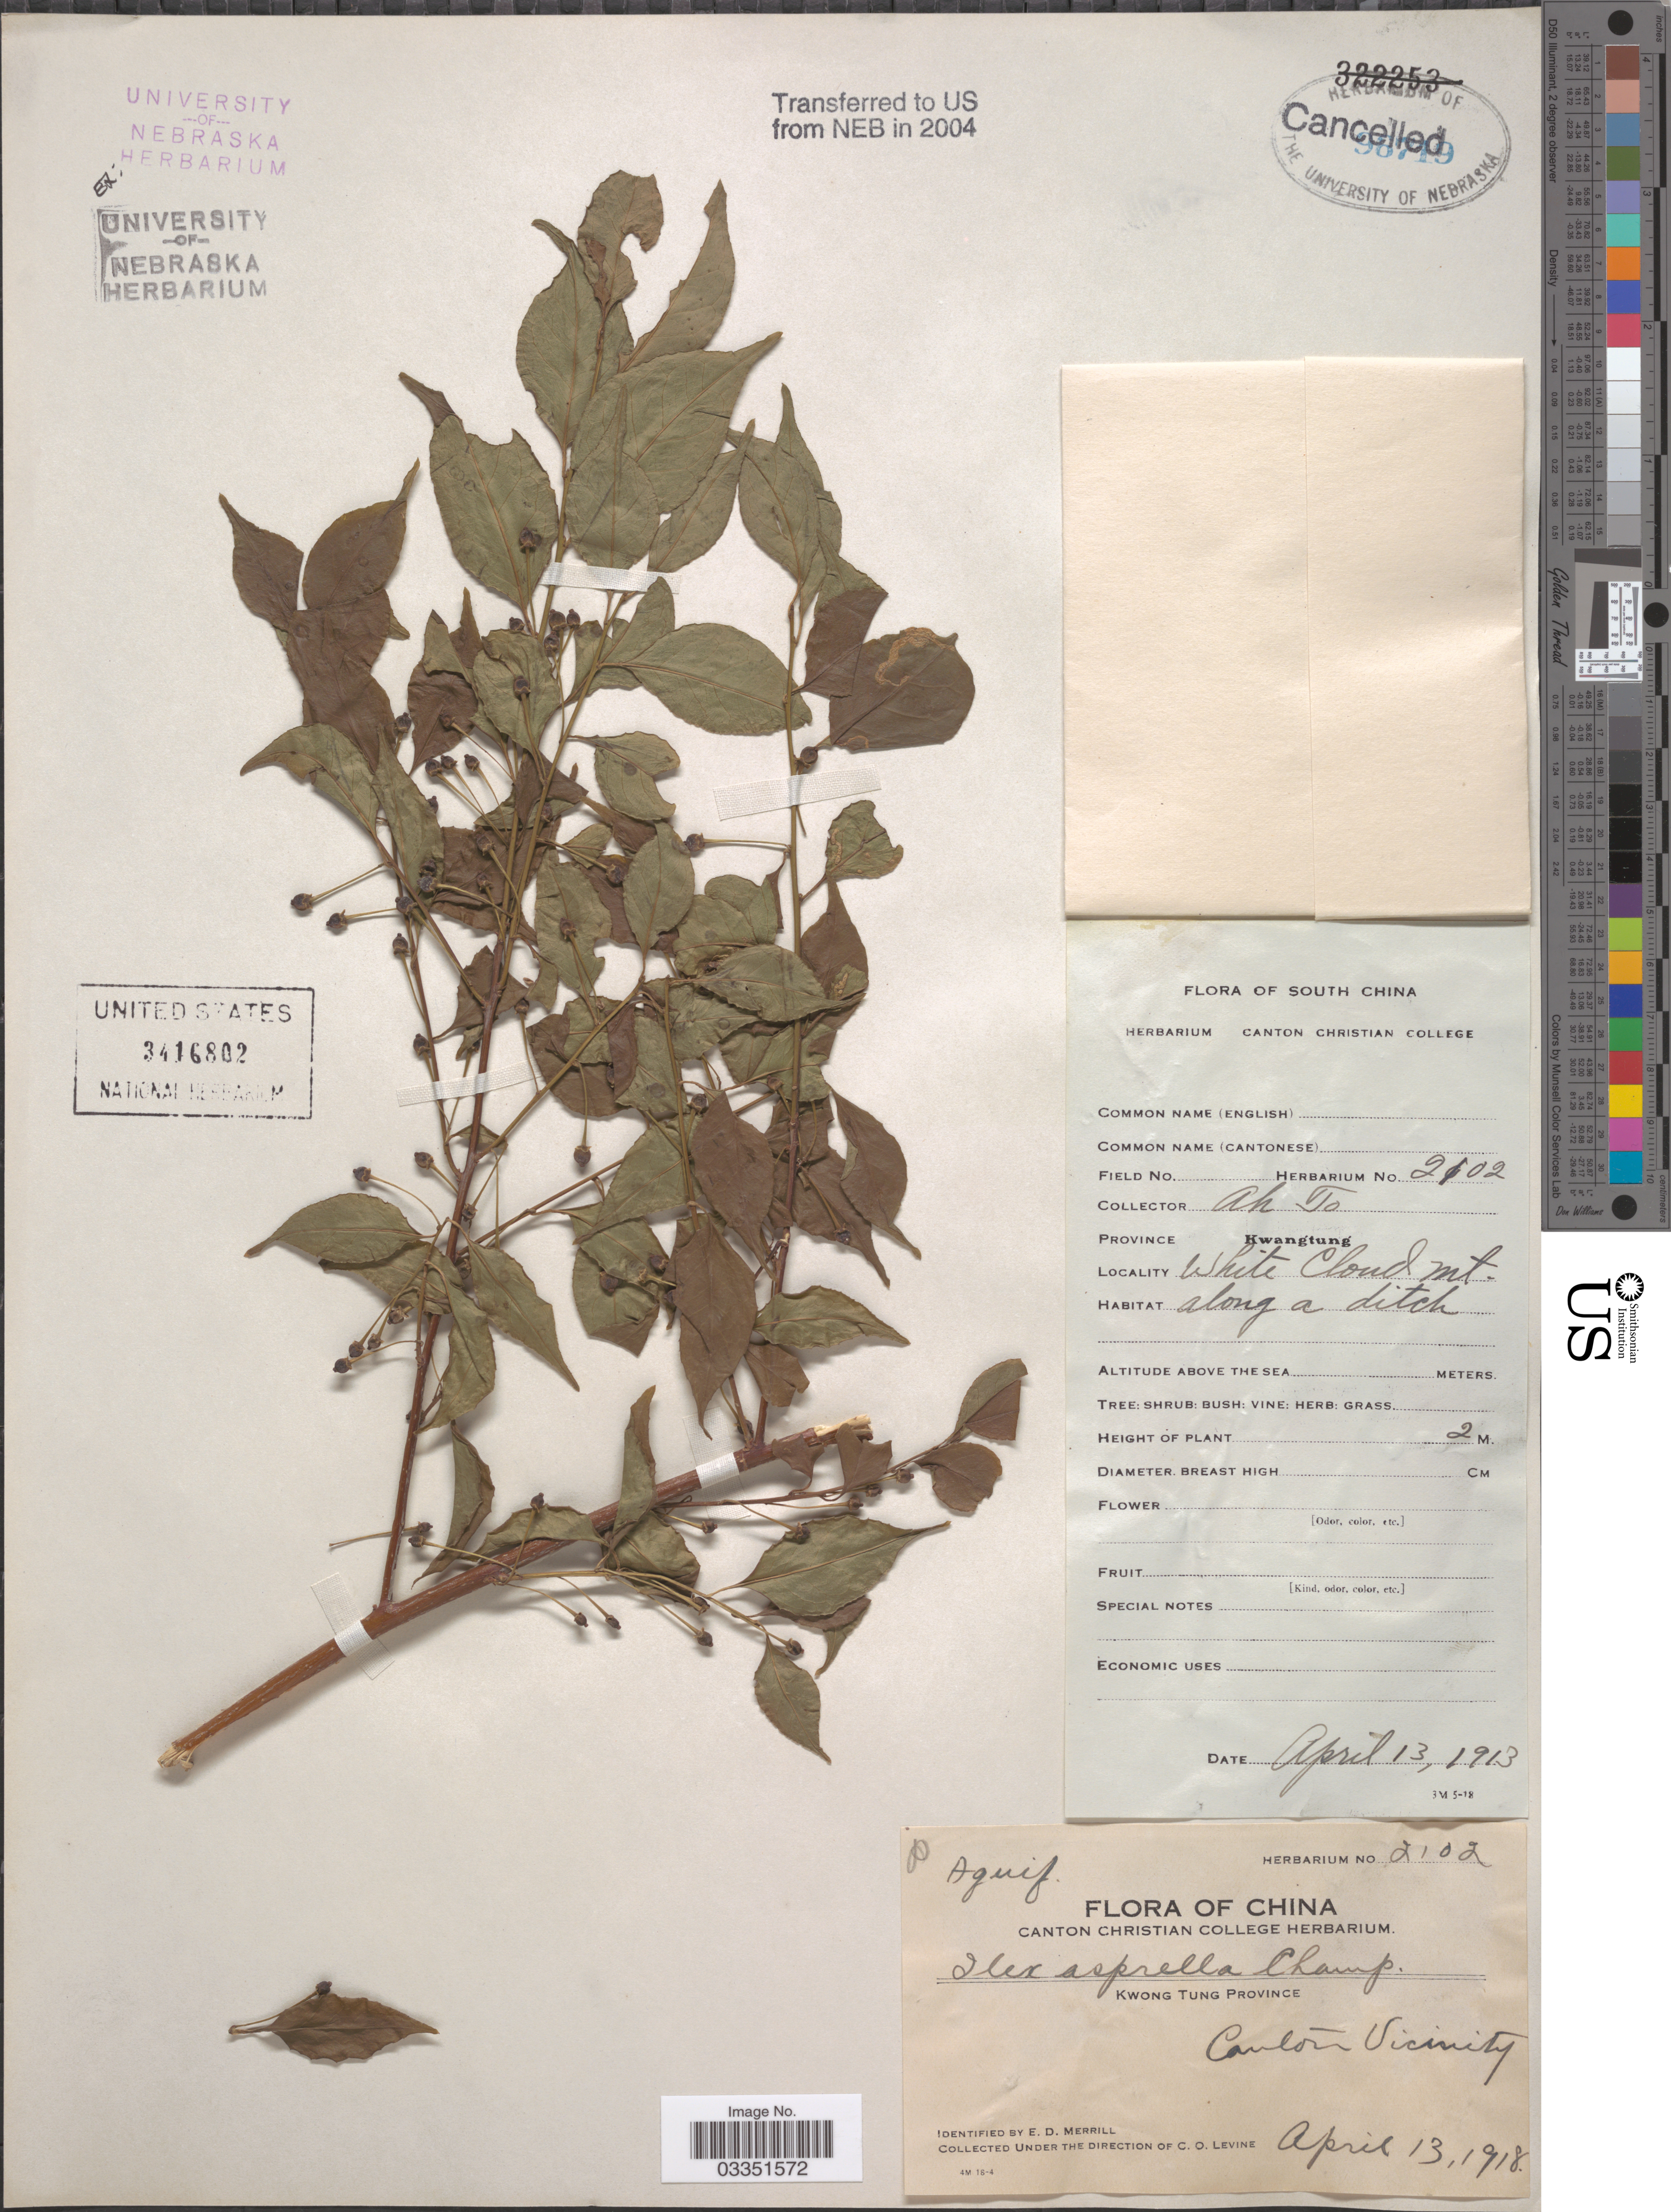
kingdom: Plantae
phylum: Tracheophyta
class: Magnoliopsida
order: Aquifoliales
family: Aquifoliaceae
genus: Ilex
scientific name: Ilex asperula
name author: Mart.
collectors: Ah To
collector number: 2102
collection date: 1913-04-13/1918-04-13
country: China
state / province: Guangdong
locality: Kwong Tung Province. Canton Vicinity. White Cloud Mt.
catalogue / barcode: US 3416802